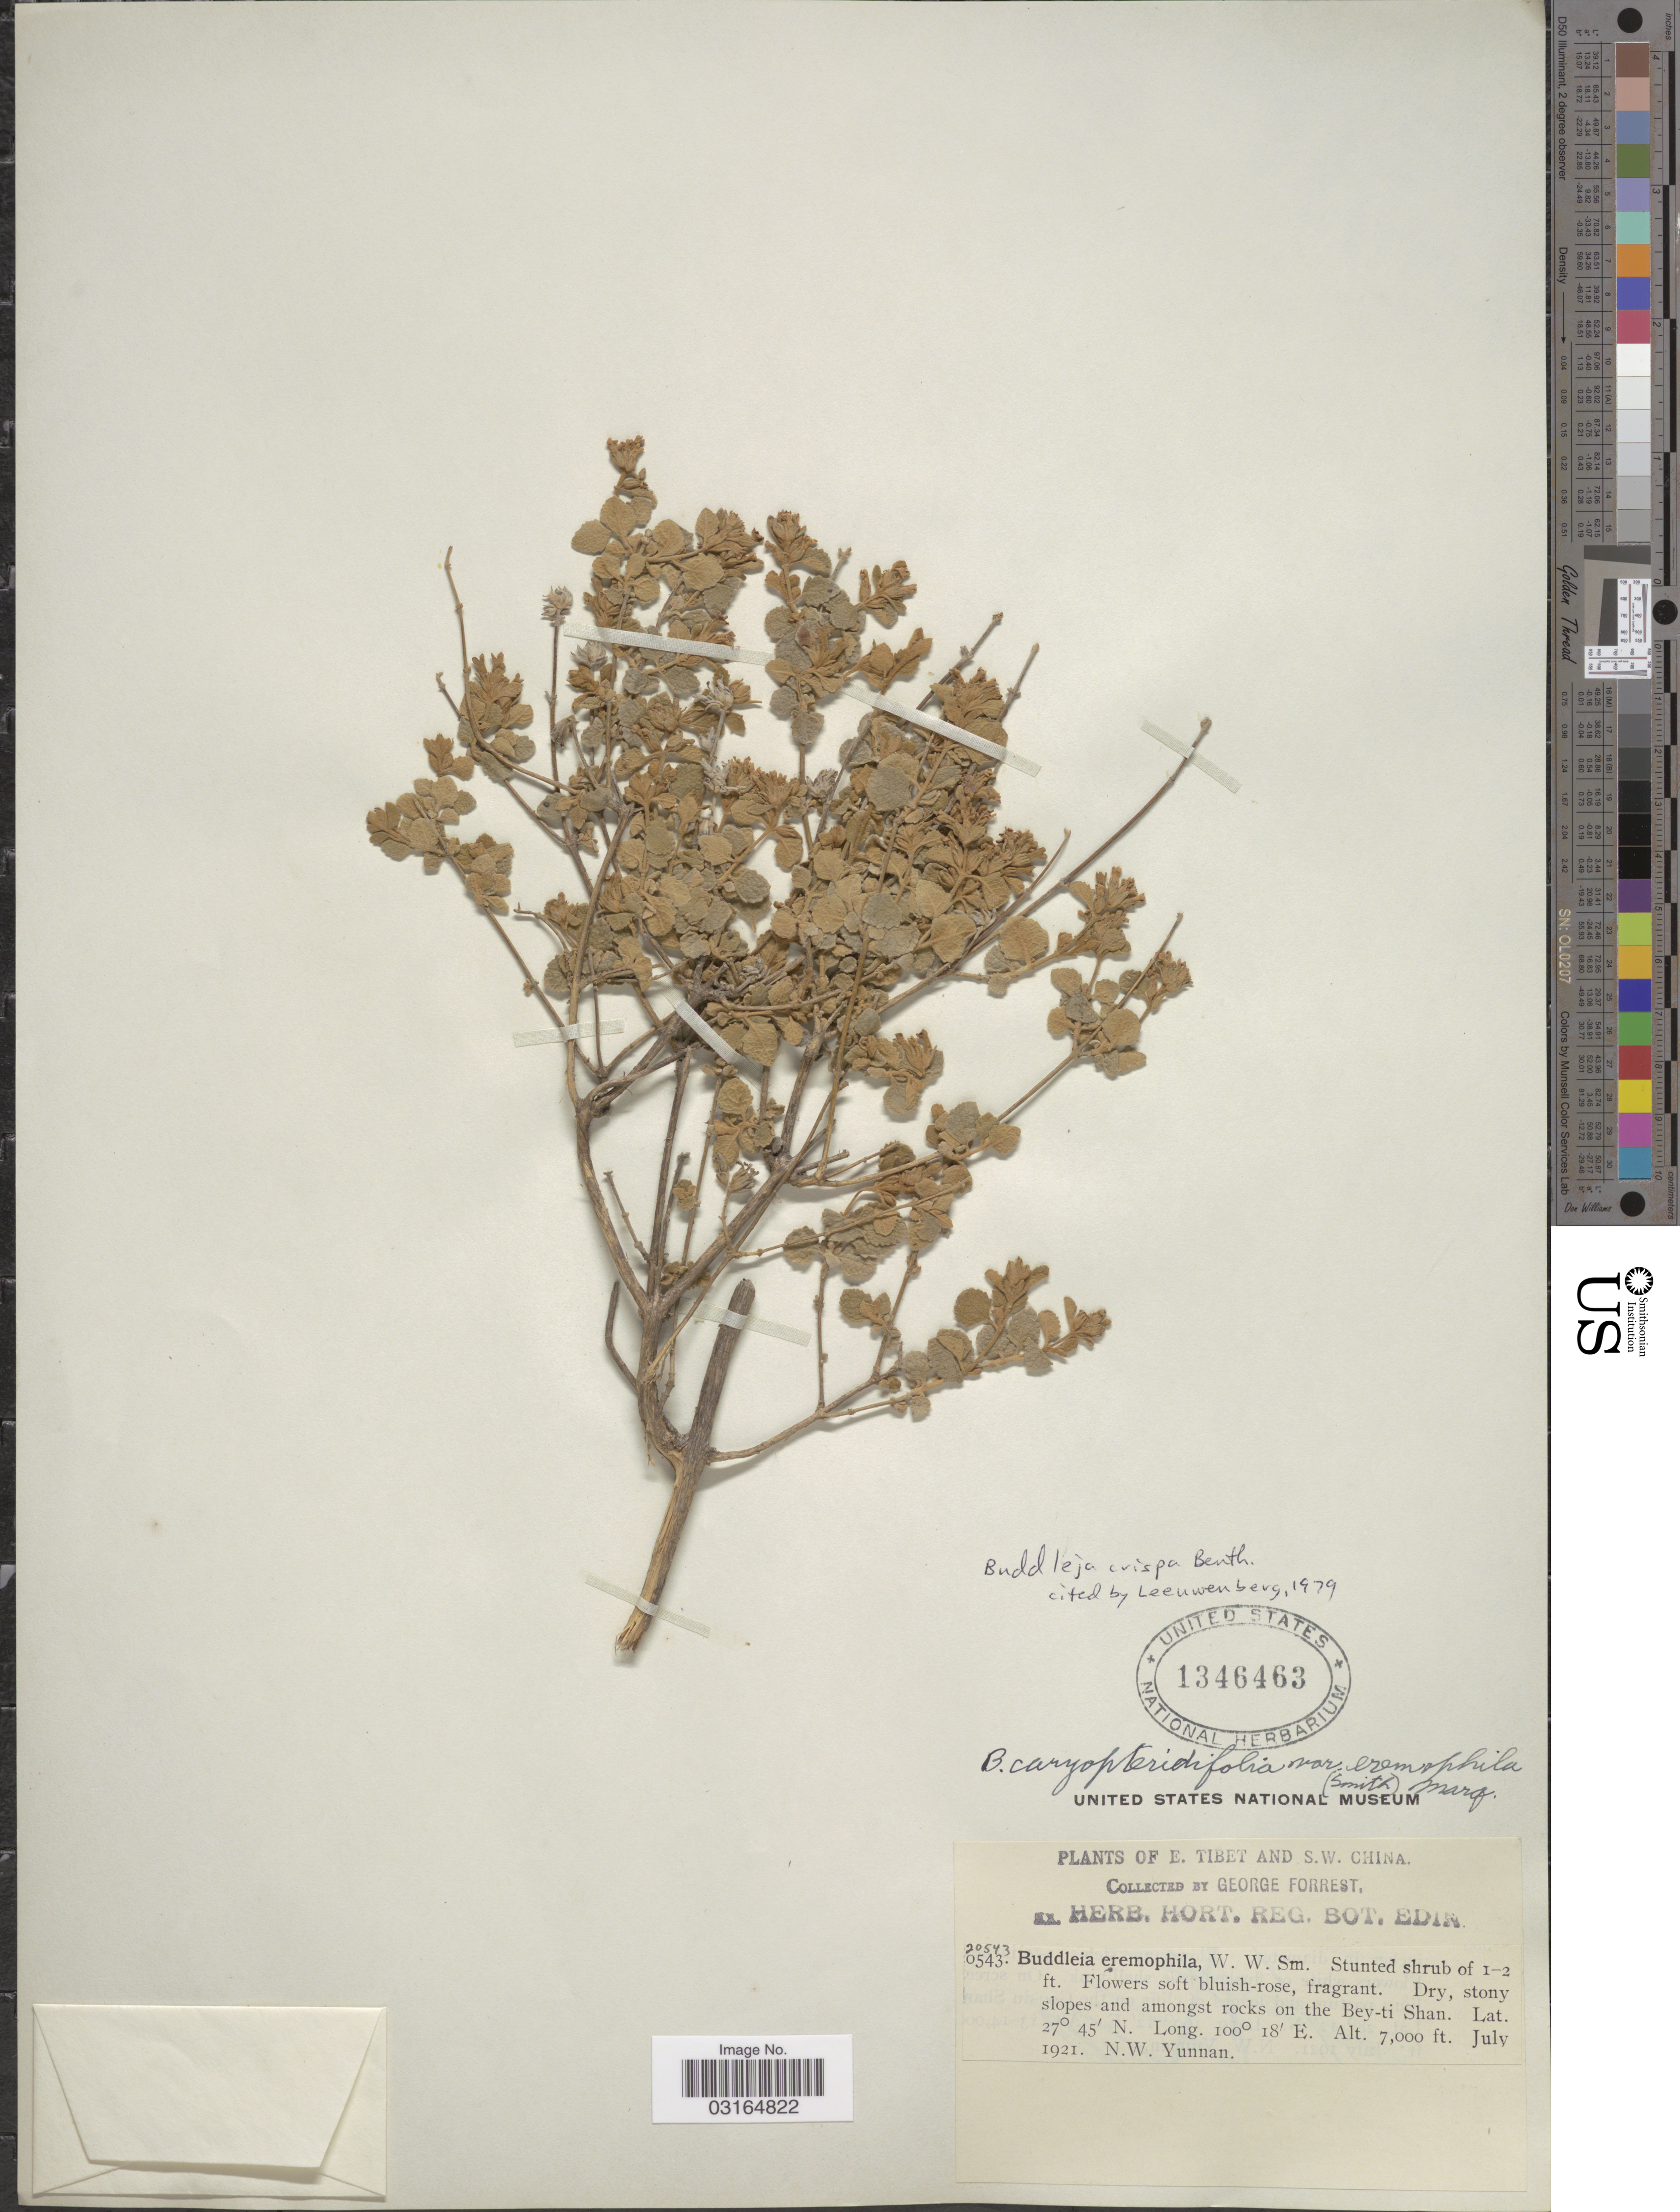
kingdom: Plantae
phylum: Tracheophyta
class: Magnoliopsida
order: Lamiales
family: Scrophulariaceae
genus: Buddleja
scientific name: Buddleja crispa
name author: Benth.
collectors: G. Forrest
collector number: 20543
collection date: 1921-07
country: China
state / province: Yunnan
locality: E. Tibet and S.W. China. Dry, stony slopes and amongst rocks on the Bey-ti Shan. N.W. Yunnan.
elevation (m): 2134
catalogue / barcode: US 1346463